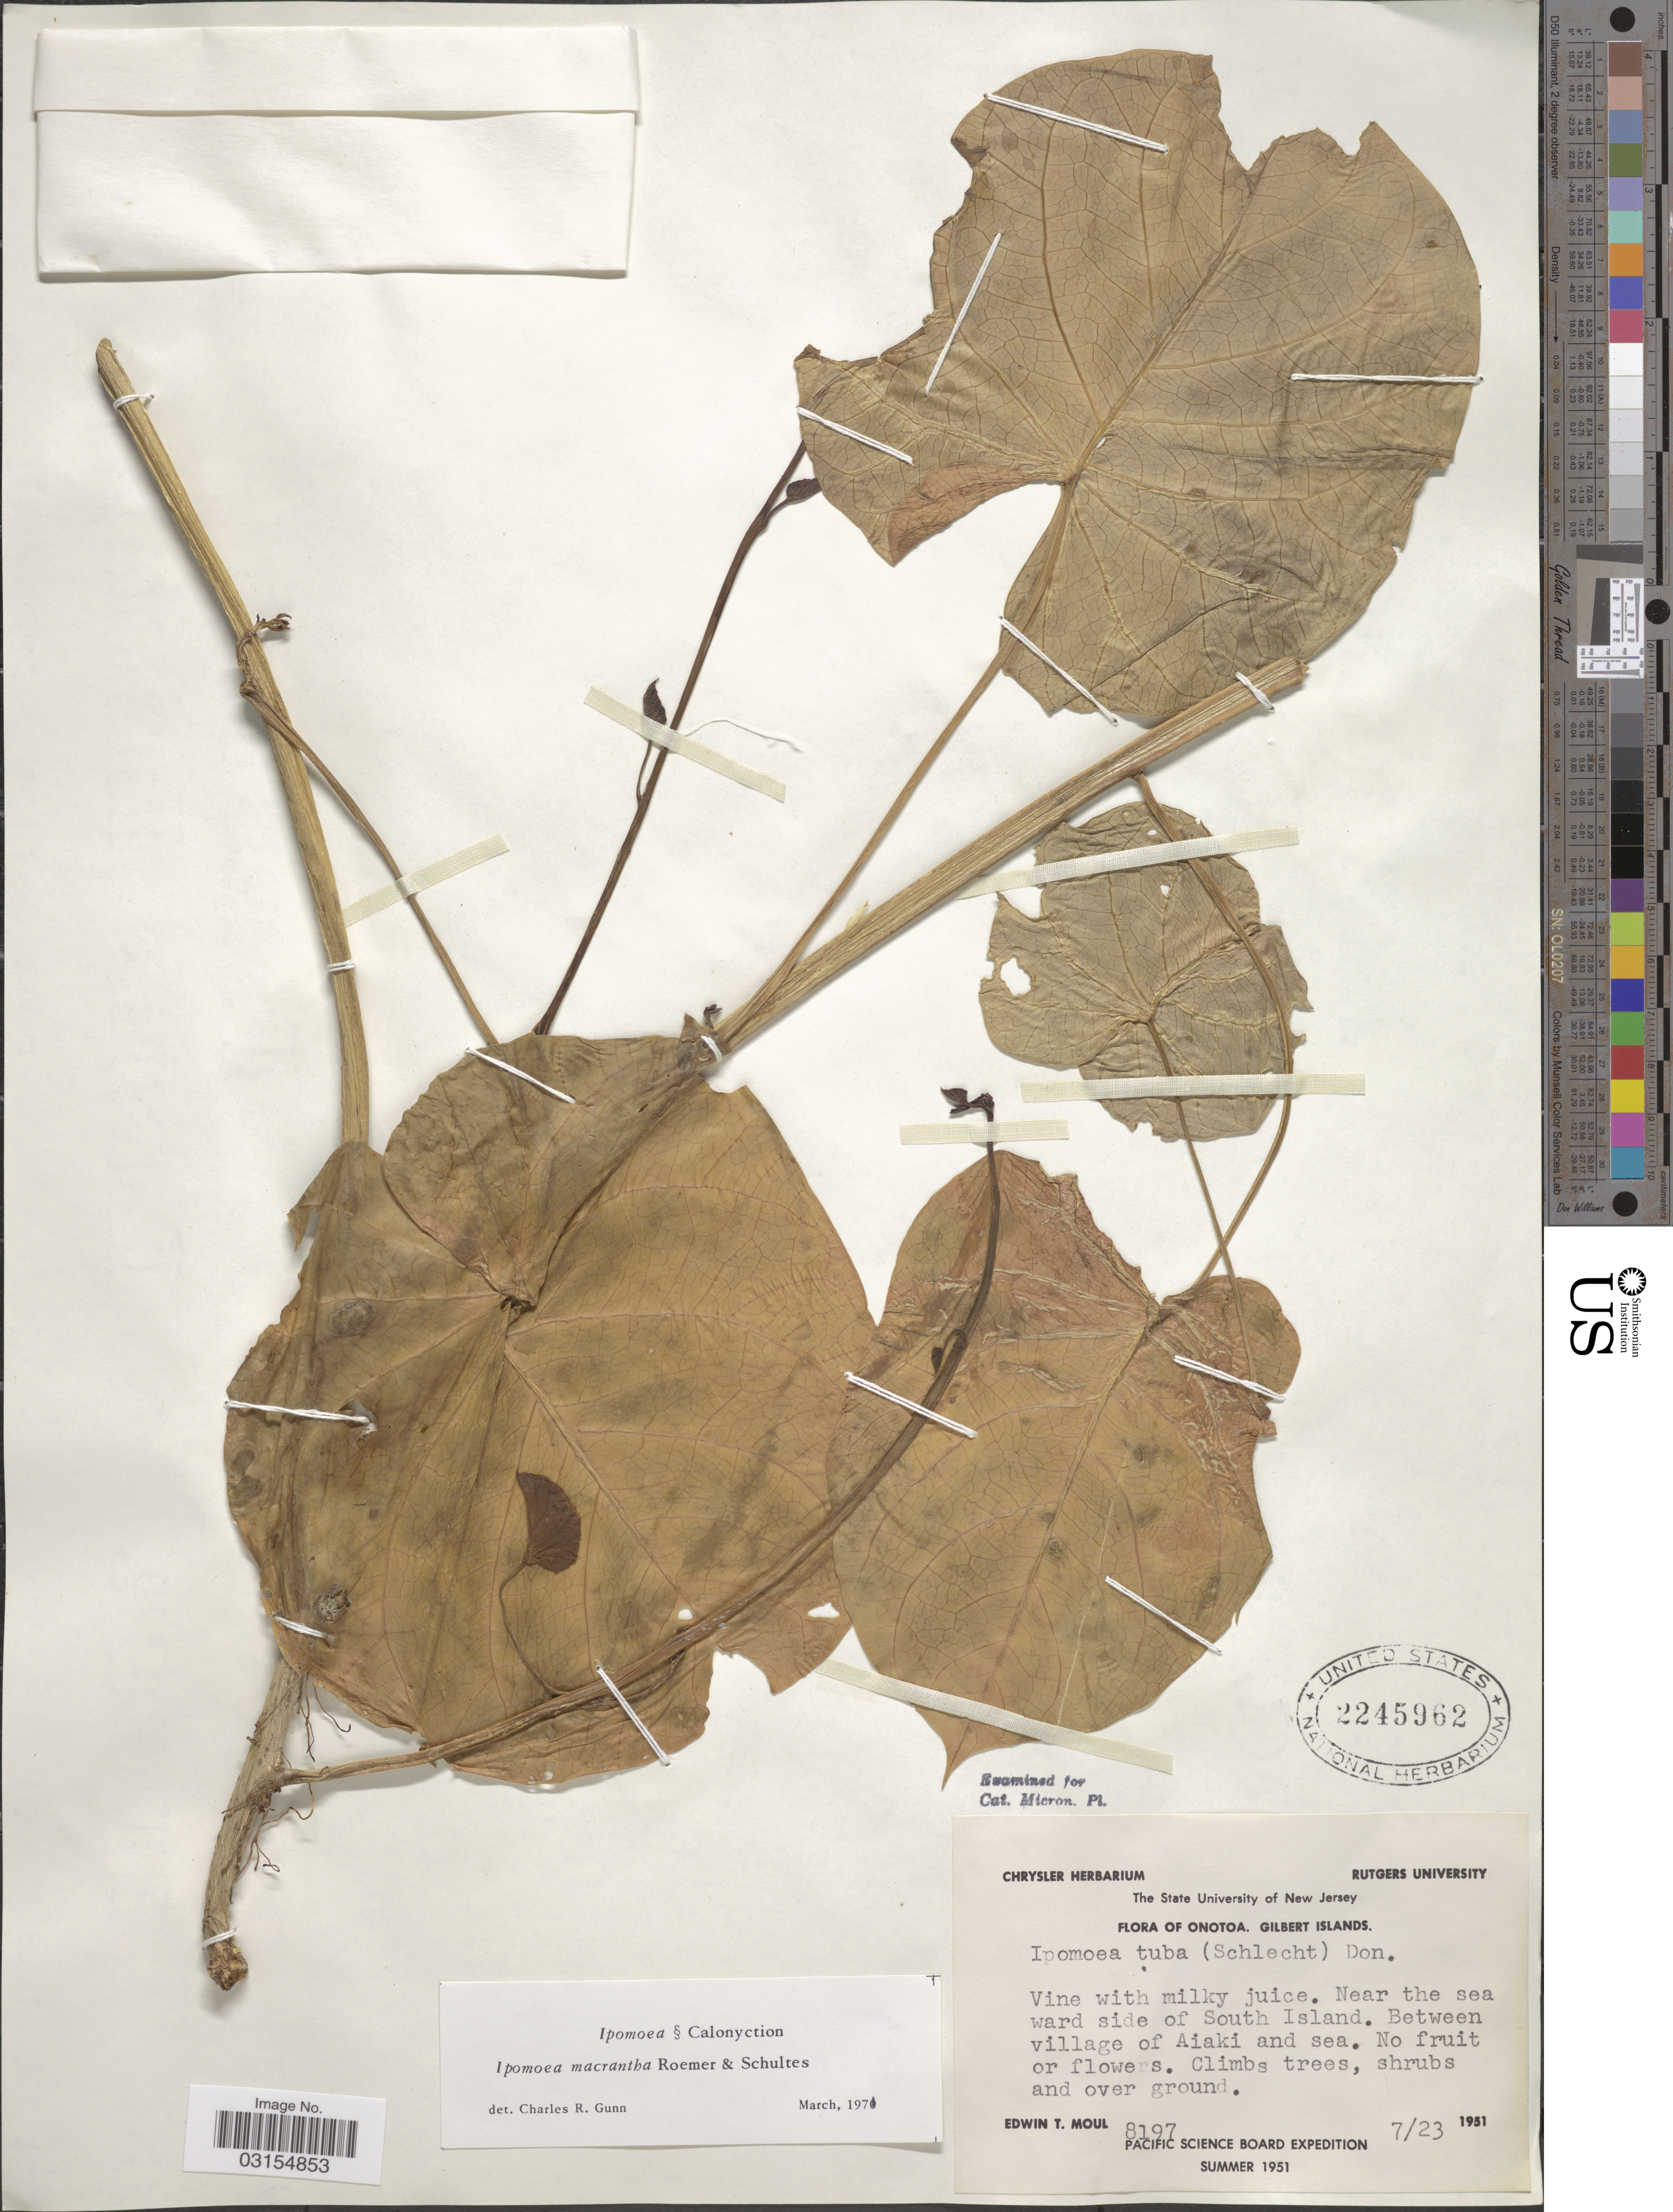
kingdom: Plantae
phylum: Tracheophyta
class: Magnoliopsida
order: Solanales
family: Convolvulaceae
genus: Ipomoea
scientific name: Ipomoea violacea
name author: L.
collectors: E. T. Moul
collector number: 8197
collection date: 1951-07-23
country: Kiribati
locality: Onotoa, Gilbert Islands. Near the sea ward side of South Island. Between village of Aiaki and sea.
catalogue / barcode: US 2245962